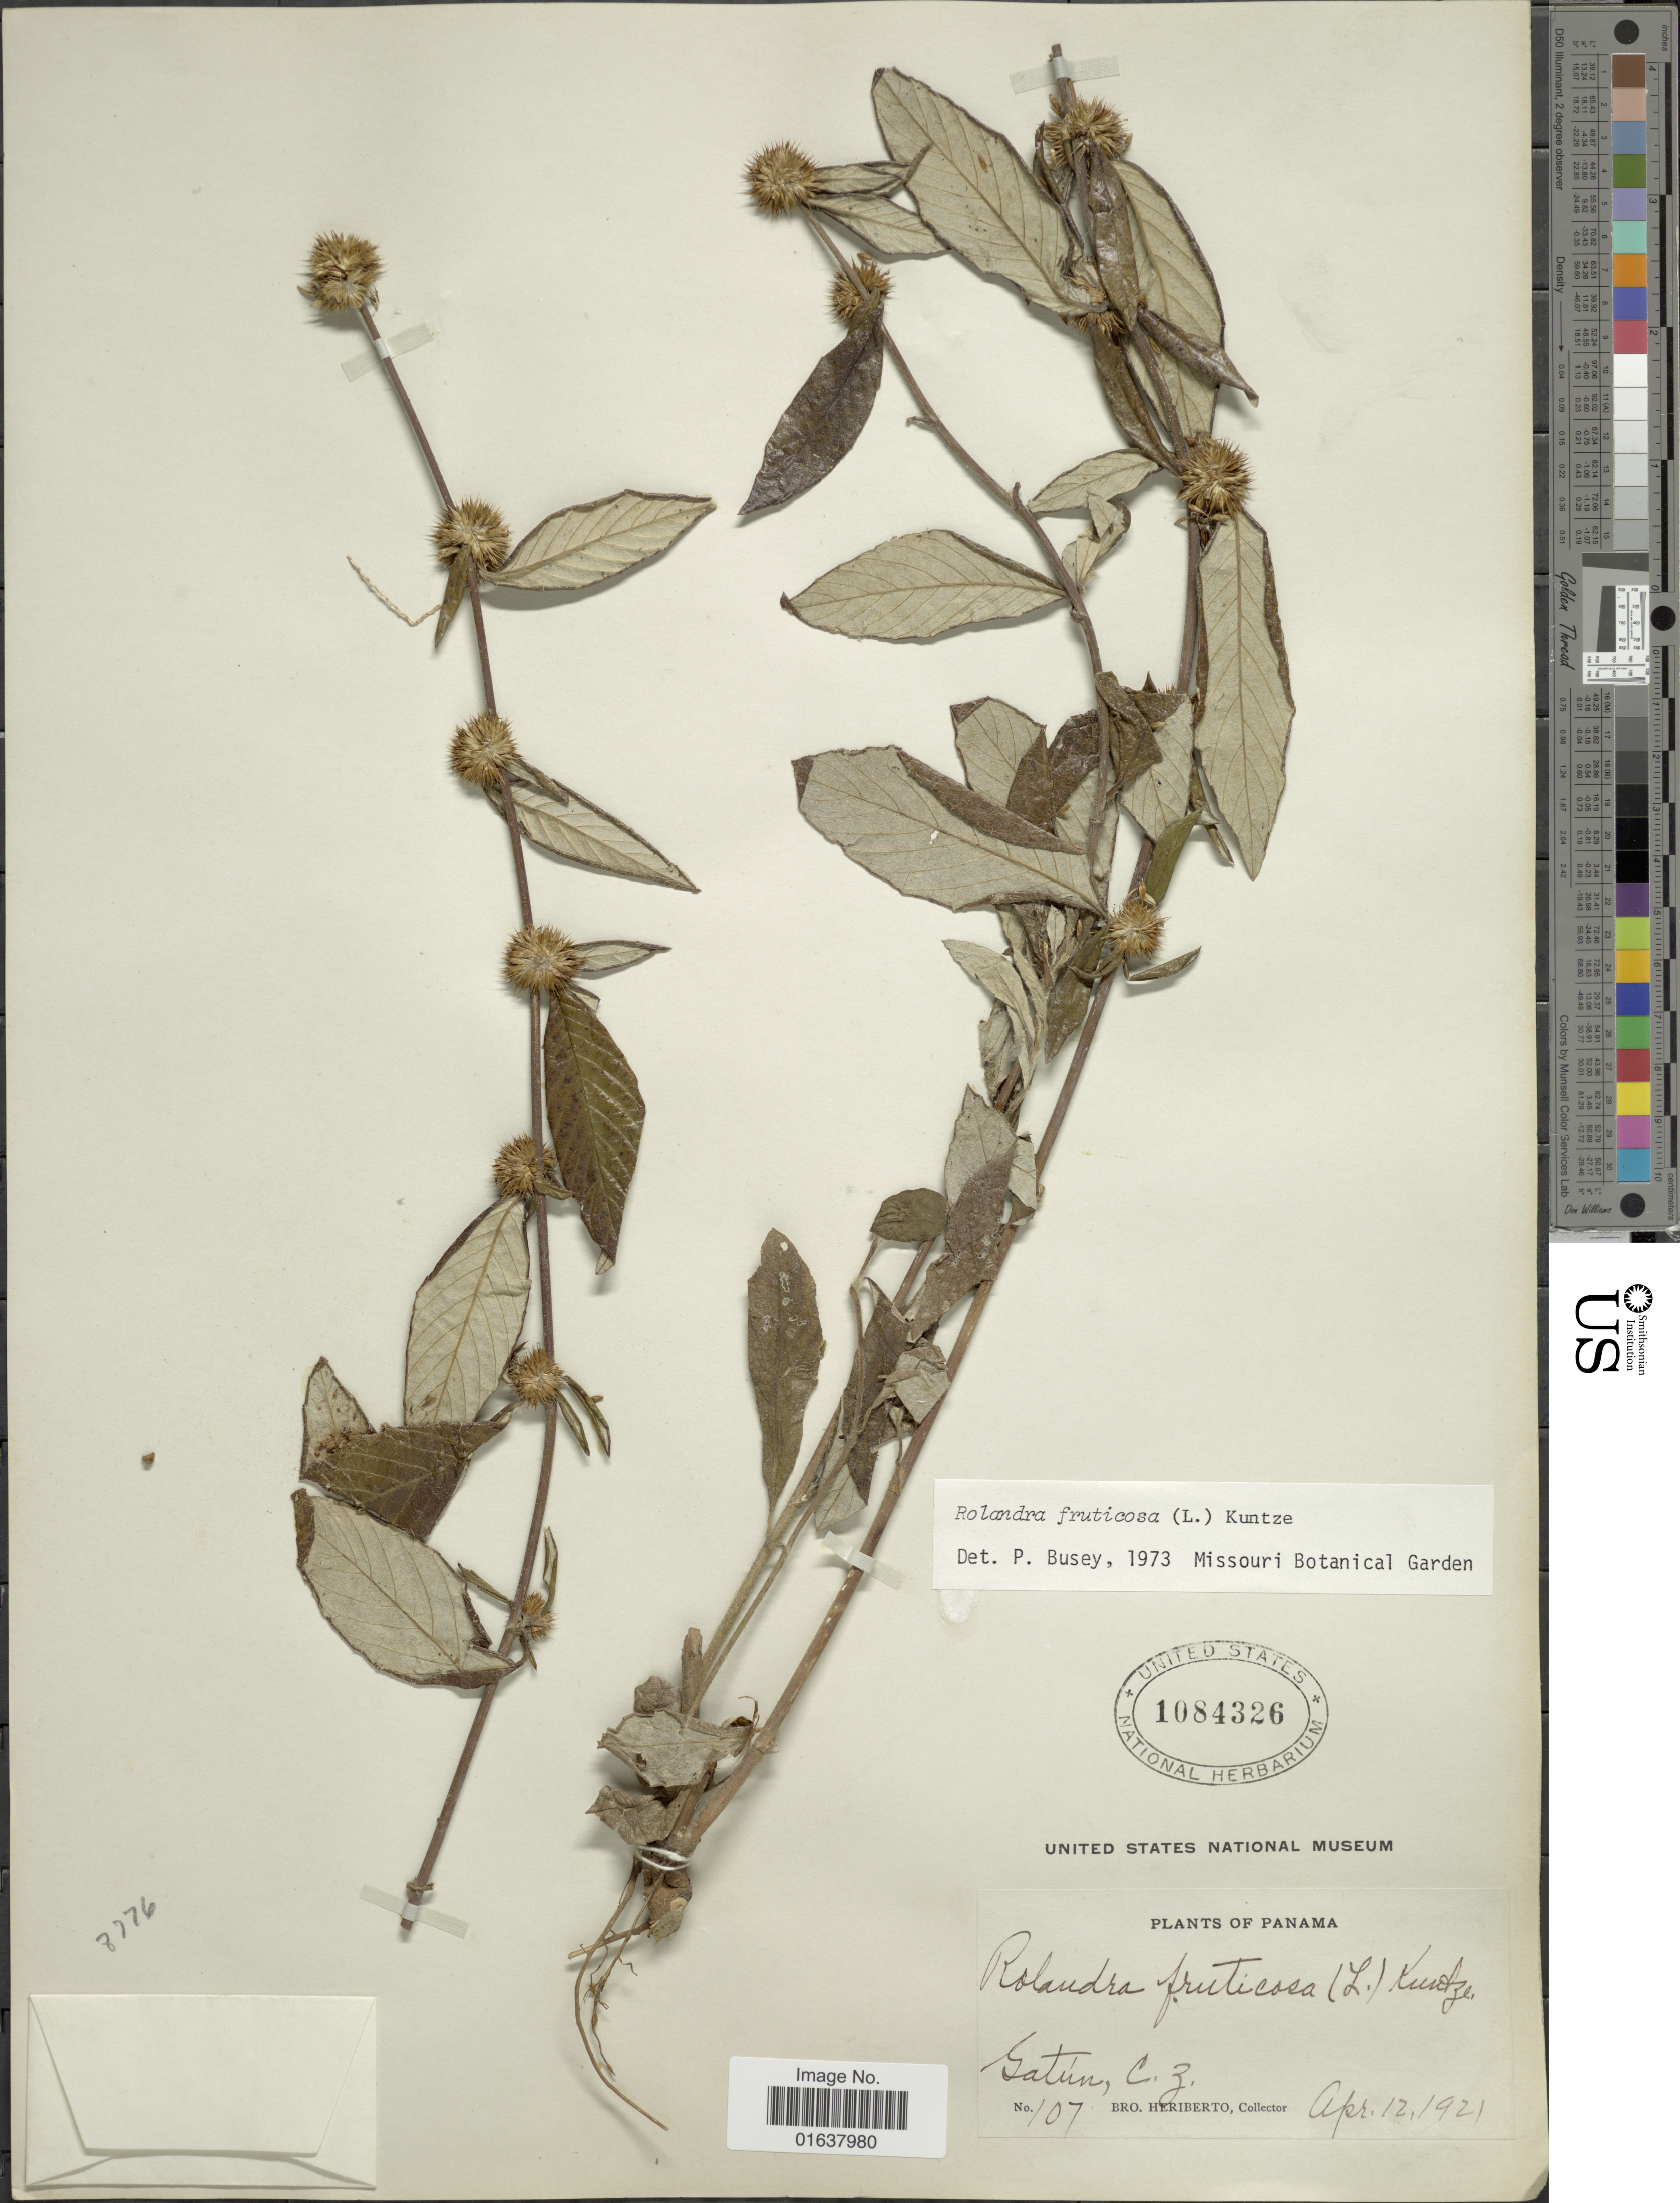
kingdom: Plantae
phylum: Tracheophyta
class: Magnoliopsida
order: Asterales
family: Asteraceae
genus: Rolandra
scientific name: Rolandra fruticosa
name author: (L.) Kuntze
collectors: B. Heriberto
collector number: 107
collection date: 1921-04-12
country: Panama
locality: Gatun, C. Z.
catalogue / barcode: US 1084326